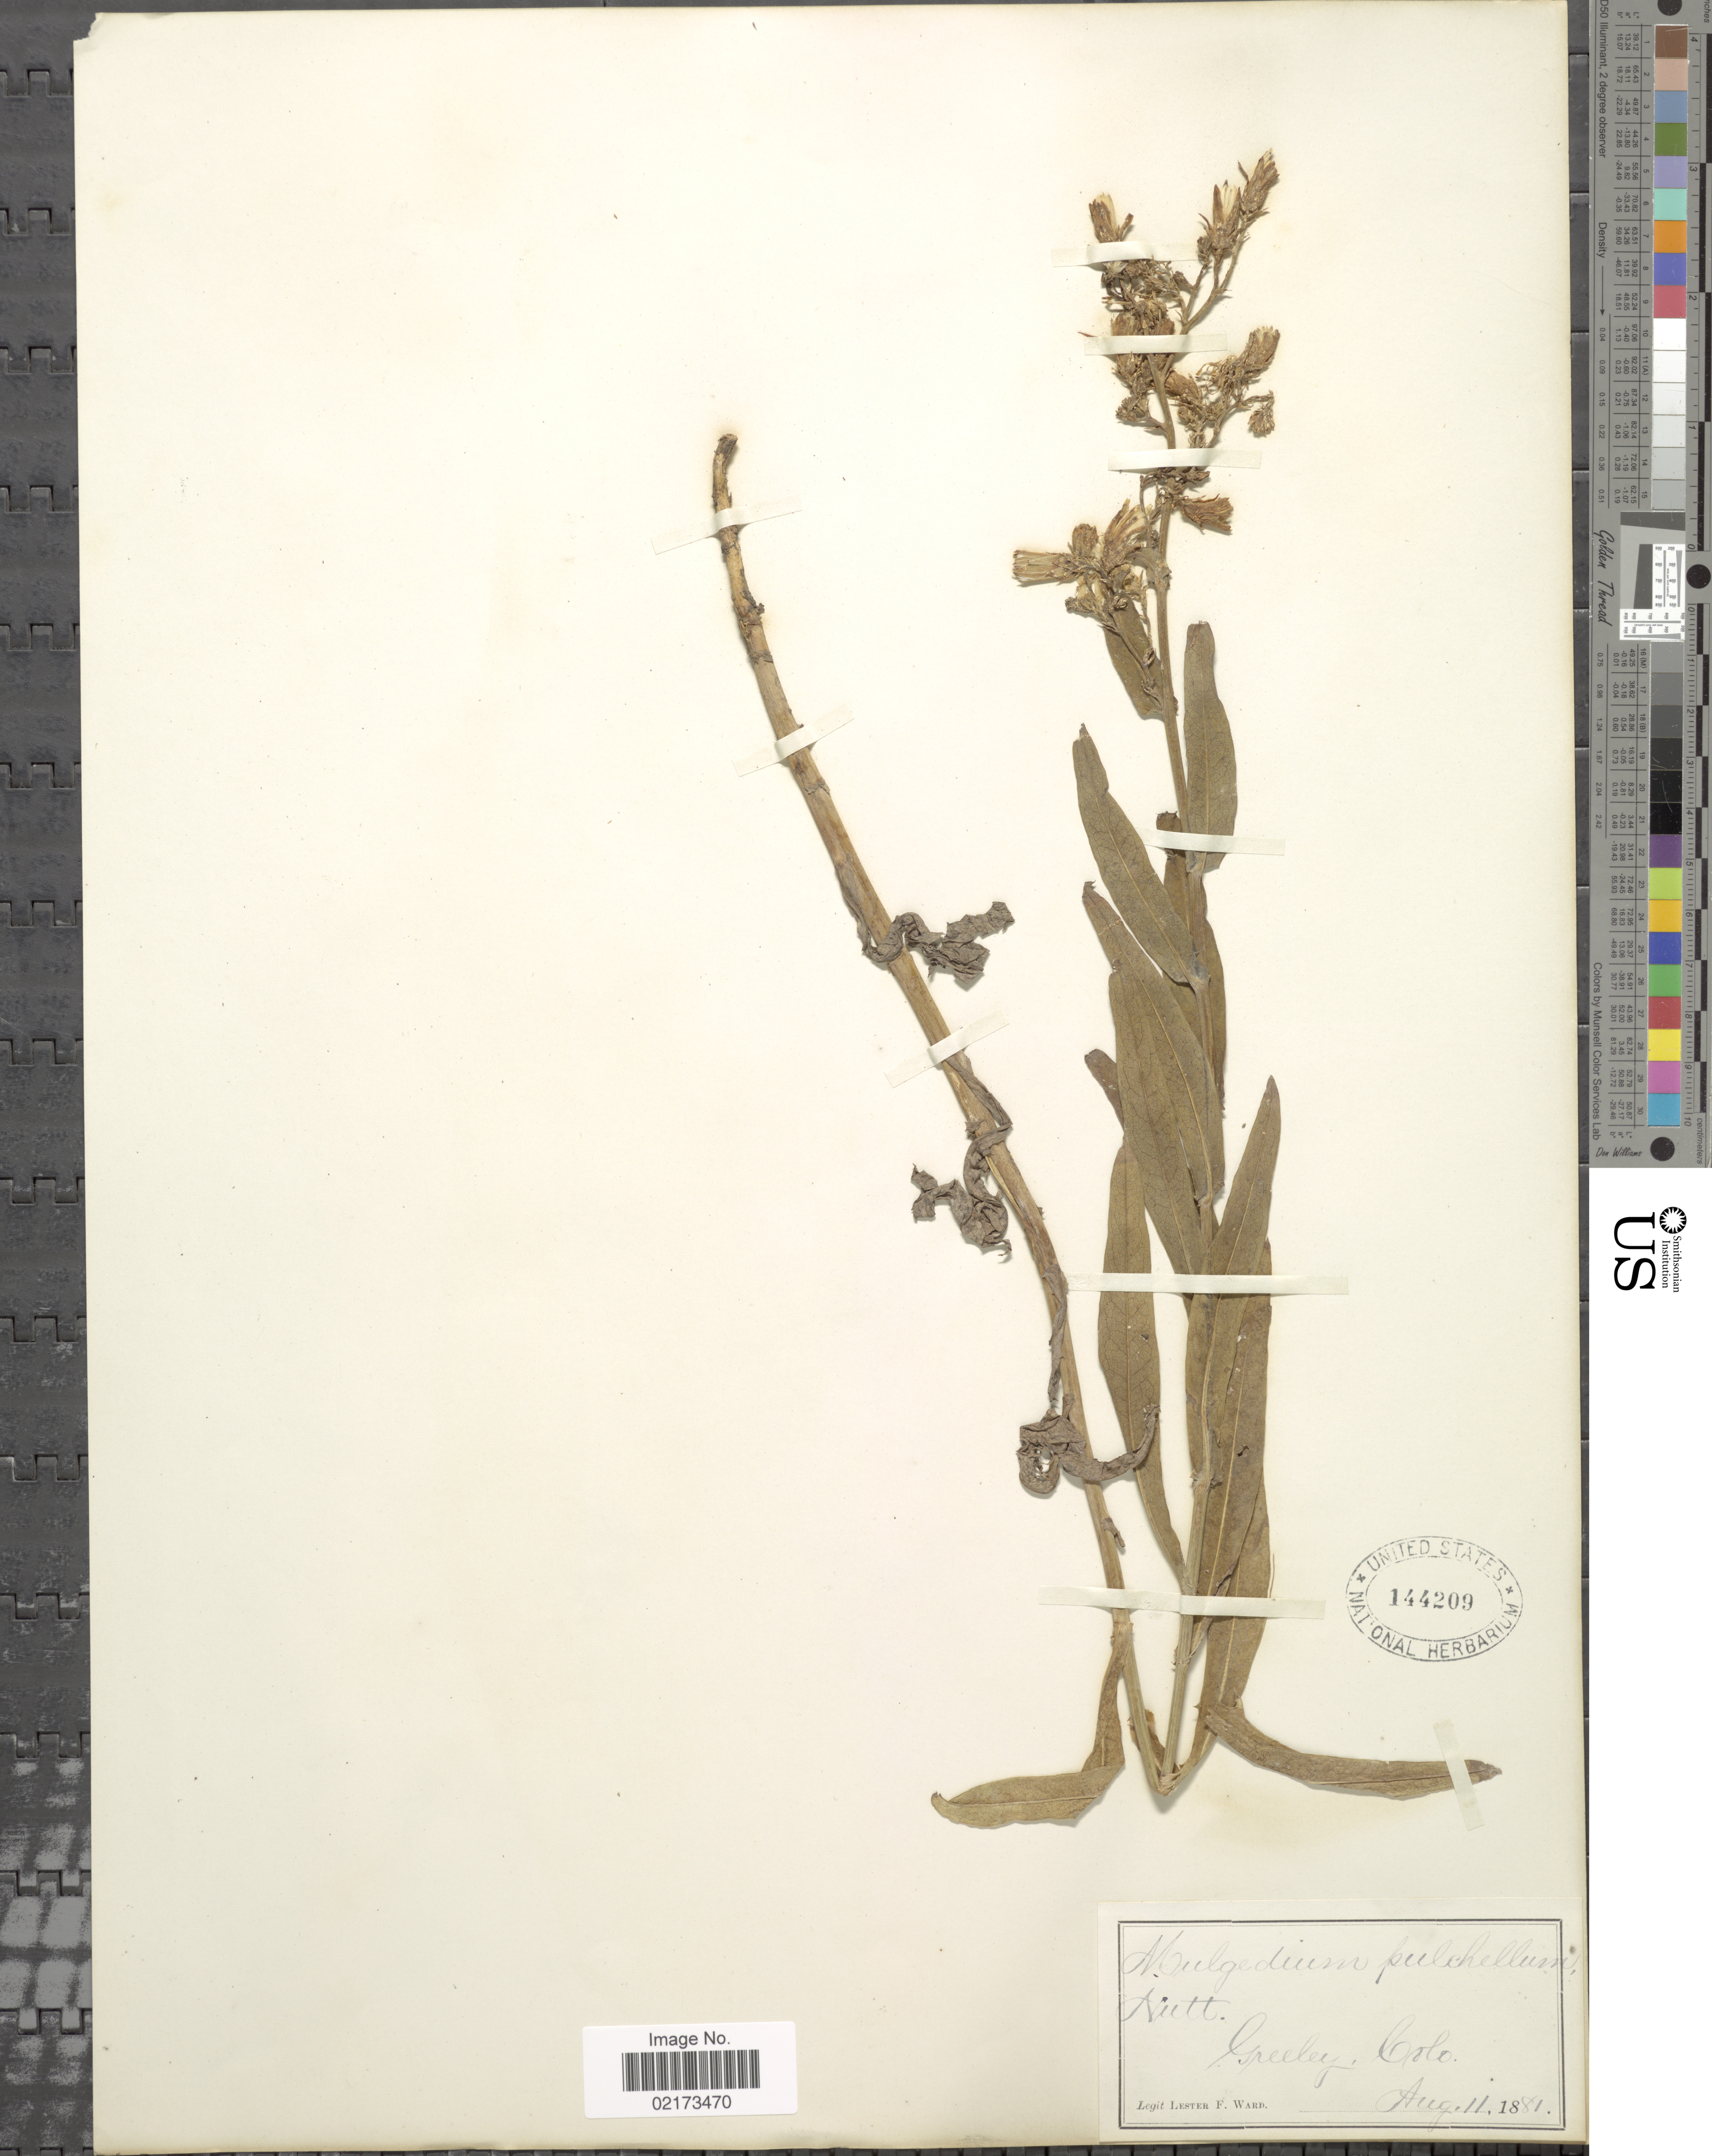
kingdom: Plantae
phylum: Tracheophyta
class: Magnoliopsida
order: Asterales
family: Asteraceae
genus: Lactuca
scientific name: Lactuca tatarica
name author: (L.) C.A. Mey.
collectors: L. F. Ward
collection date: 1881-08-11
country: United States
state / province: Colorado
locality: Greeley, Colo.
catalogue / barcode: US 144209